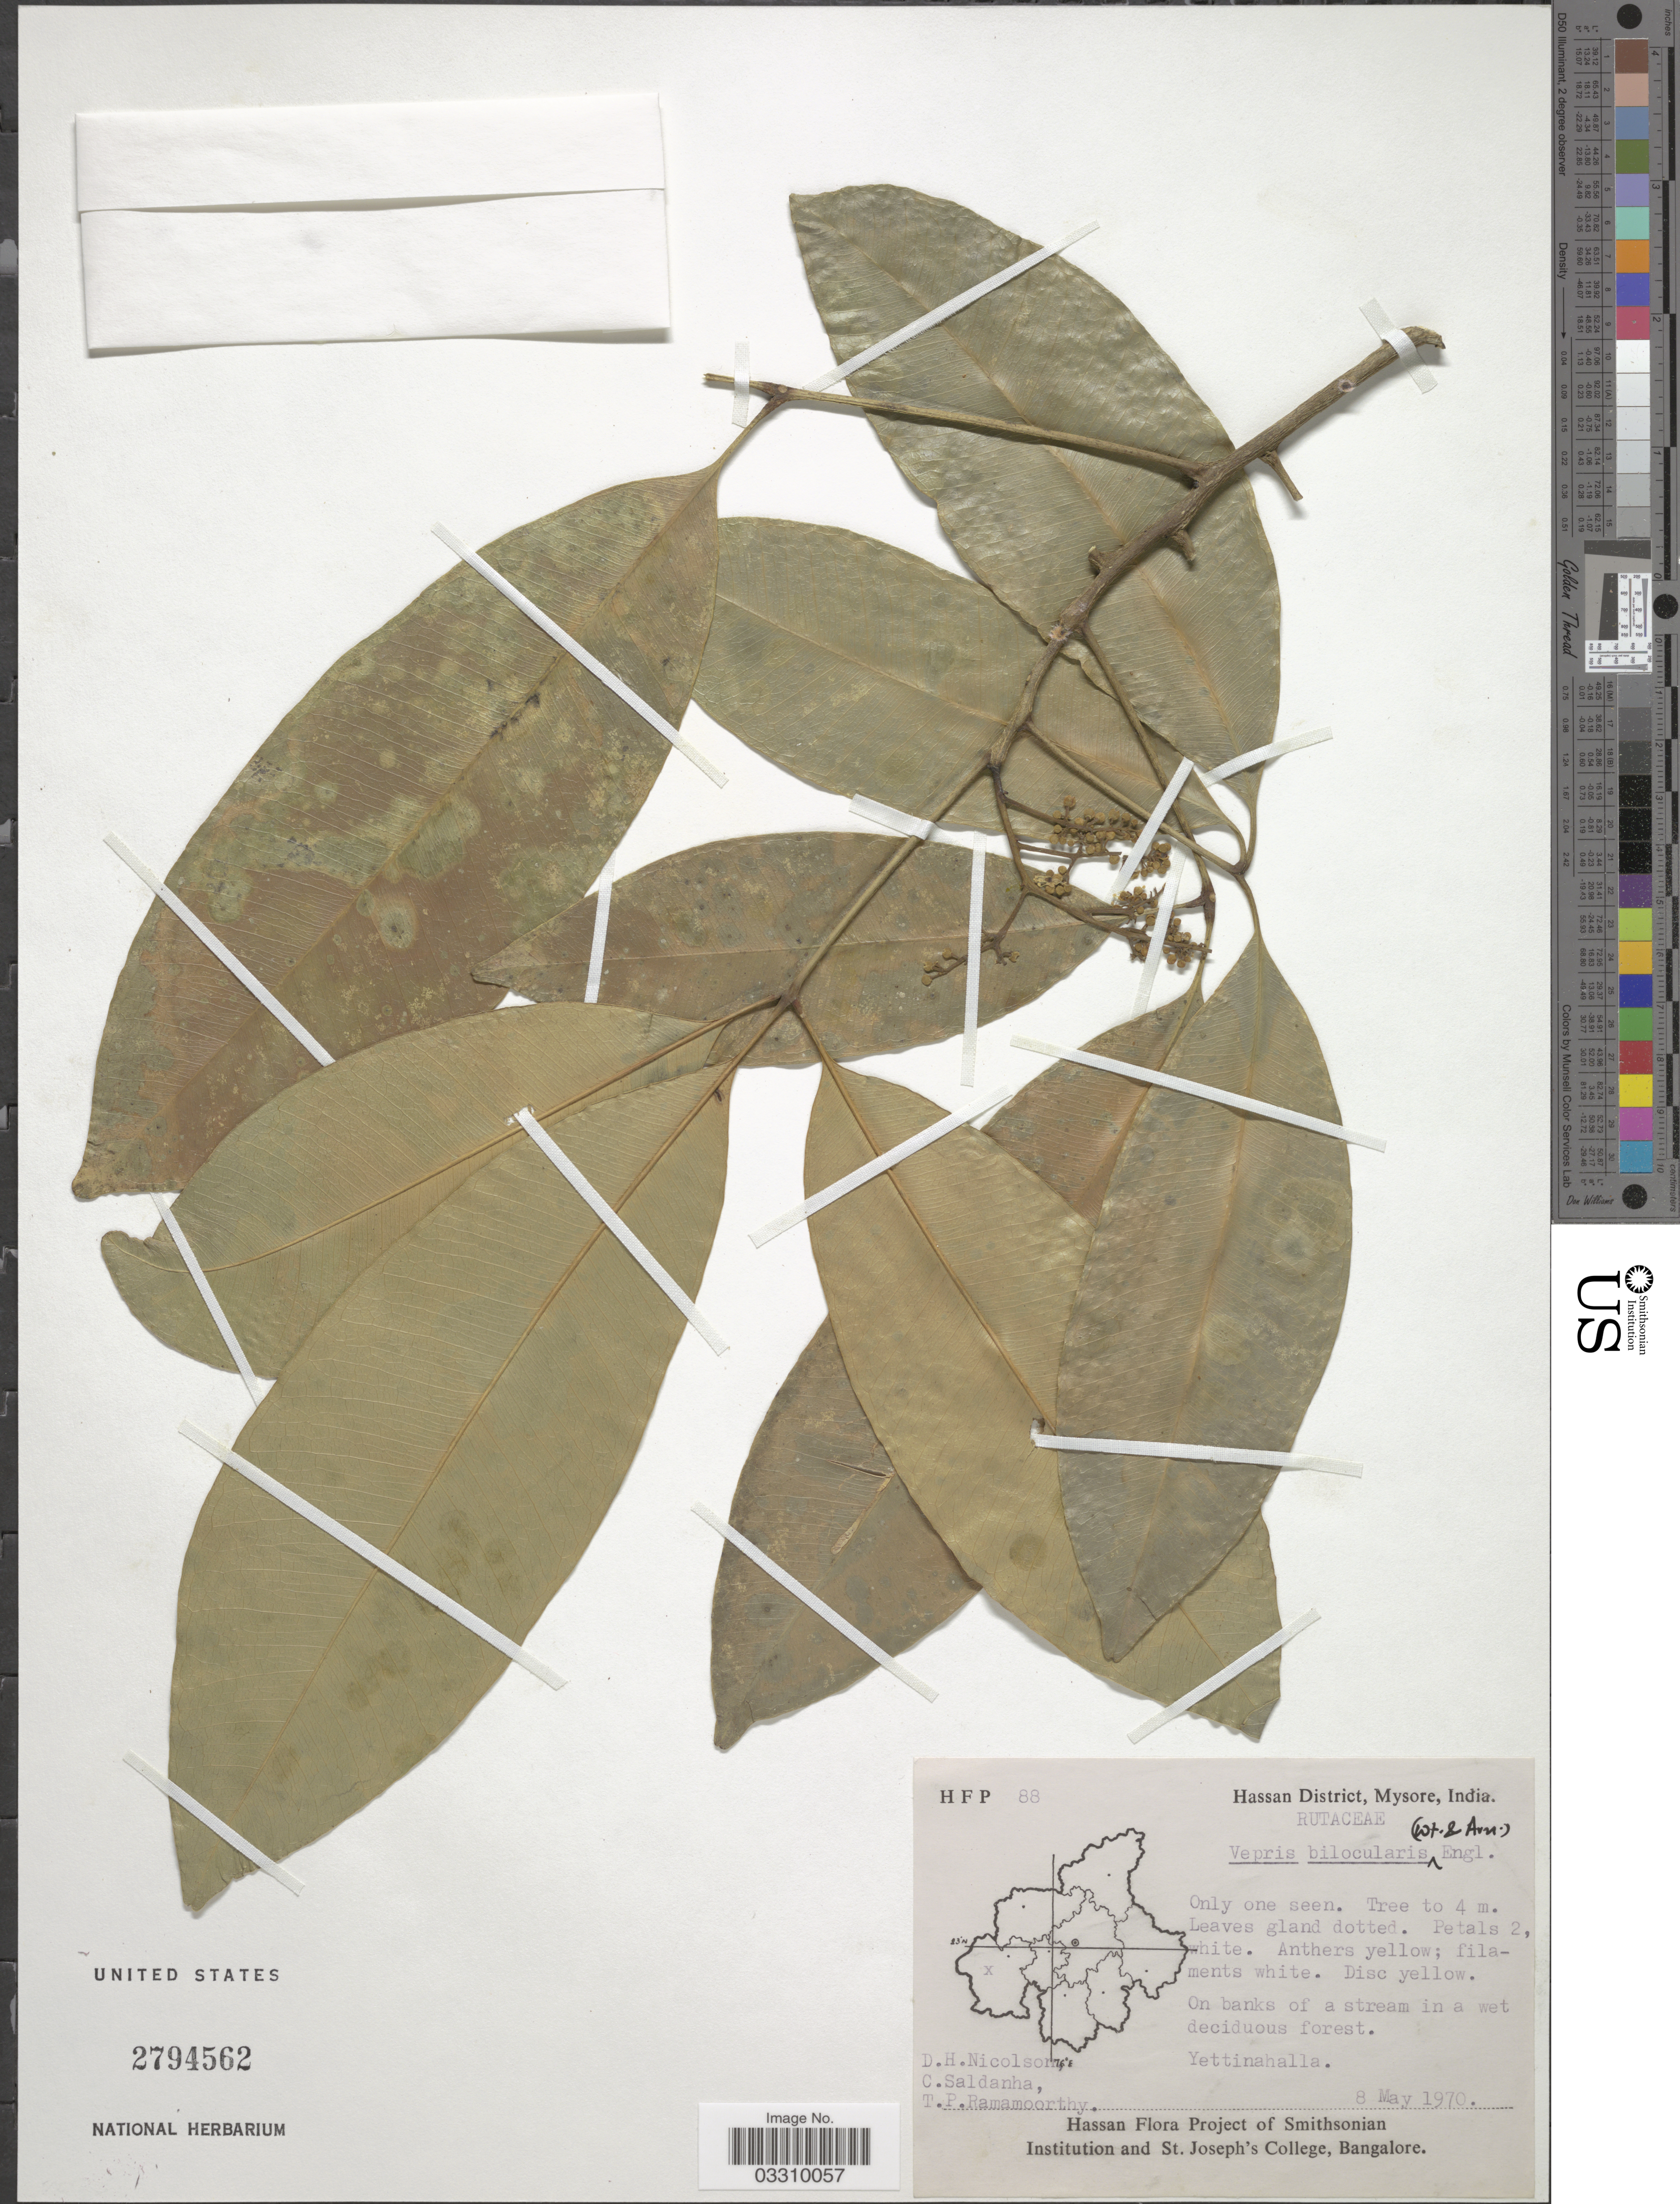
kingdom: Plantae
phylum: Tracheophyta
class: Magnoliopsida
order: Sapindales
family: Rutaceae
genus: Vepris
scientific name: Vepris bilocularis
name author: Engl.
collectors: D. H. Nicolson, C. Saldanha & T. P. Ramamoorthy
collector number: HFP 88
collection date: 1970-05-08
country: India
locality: Hassan District, Mysore. Yettinahalla.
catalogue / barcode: US 2794562